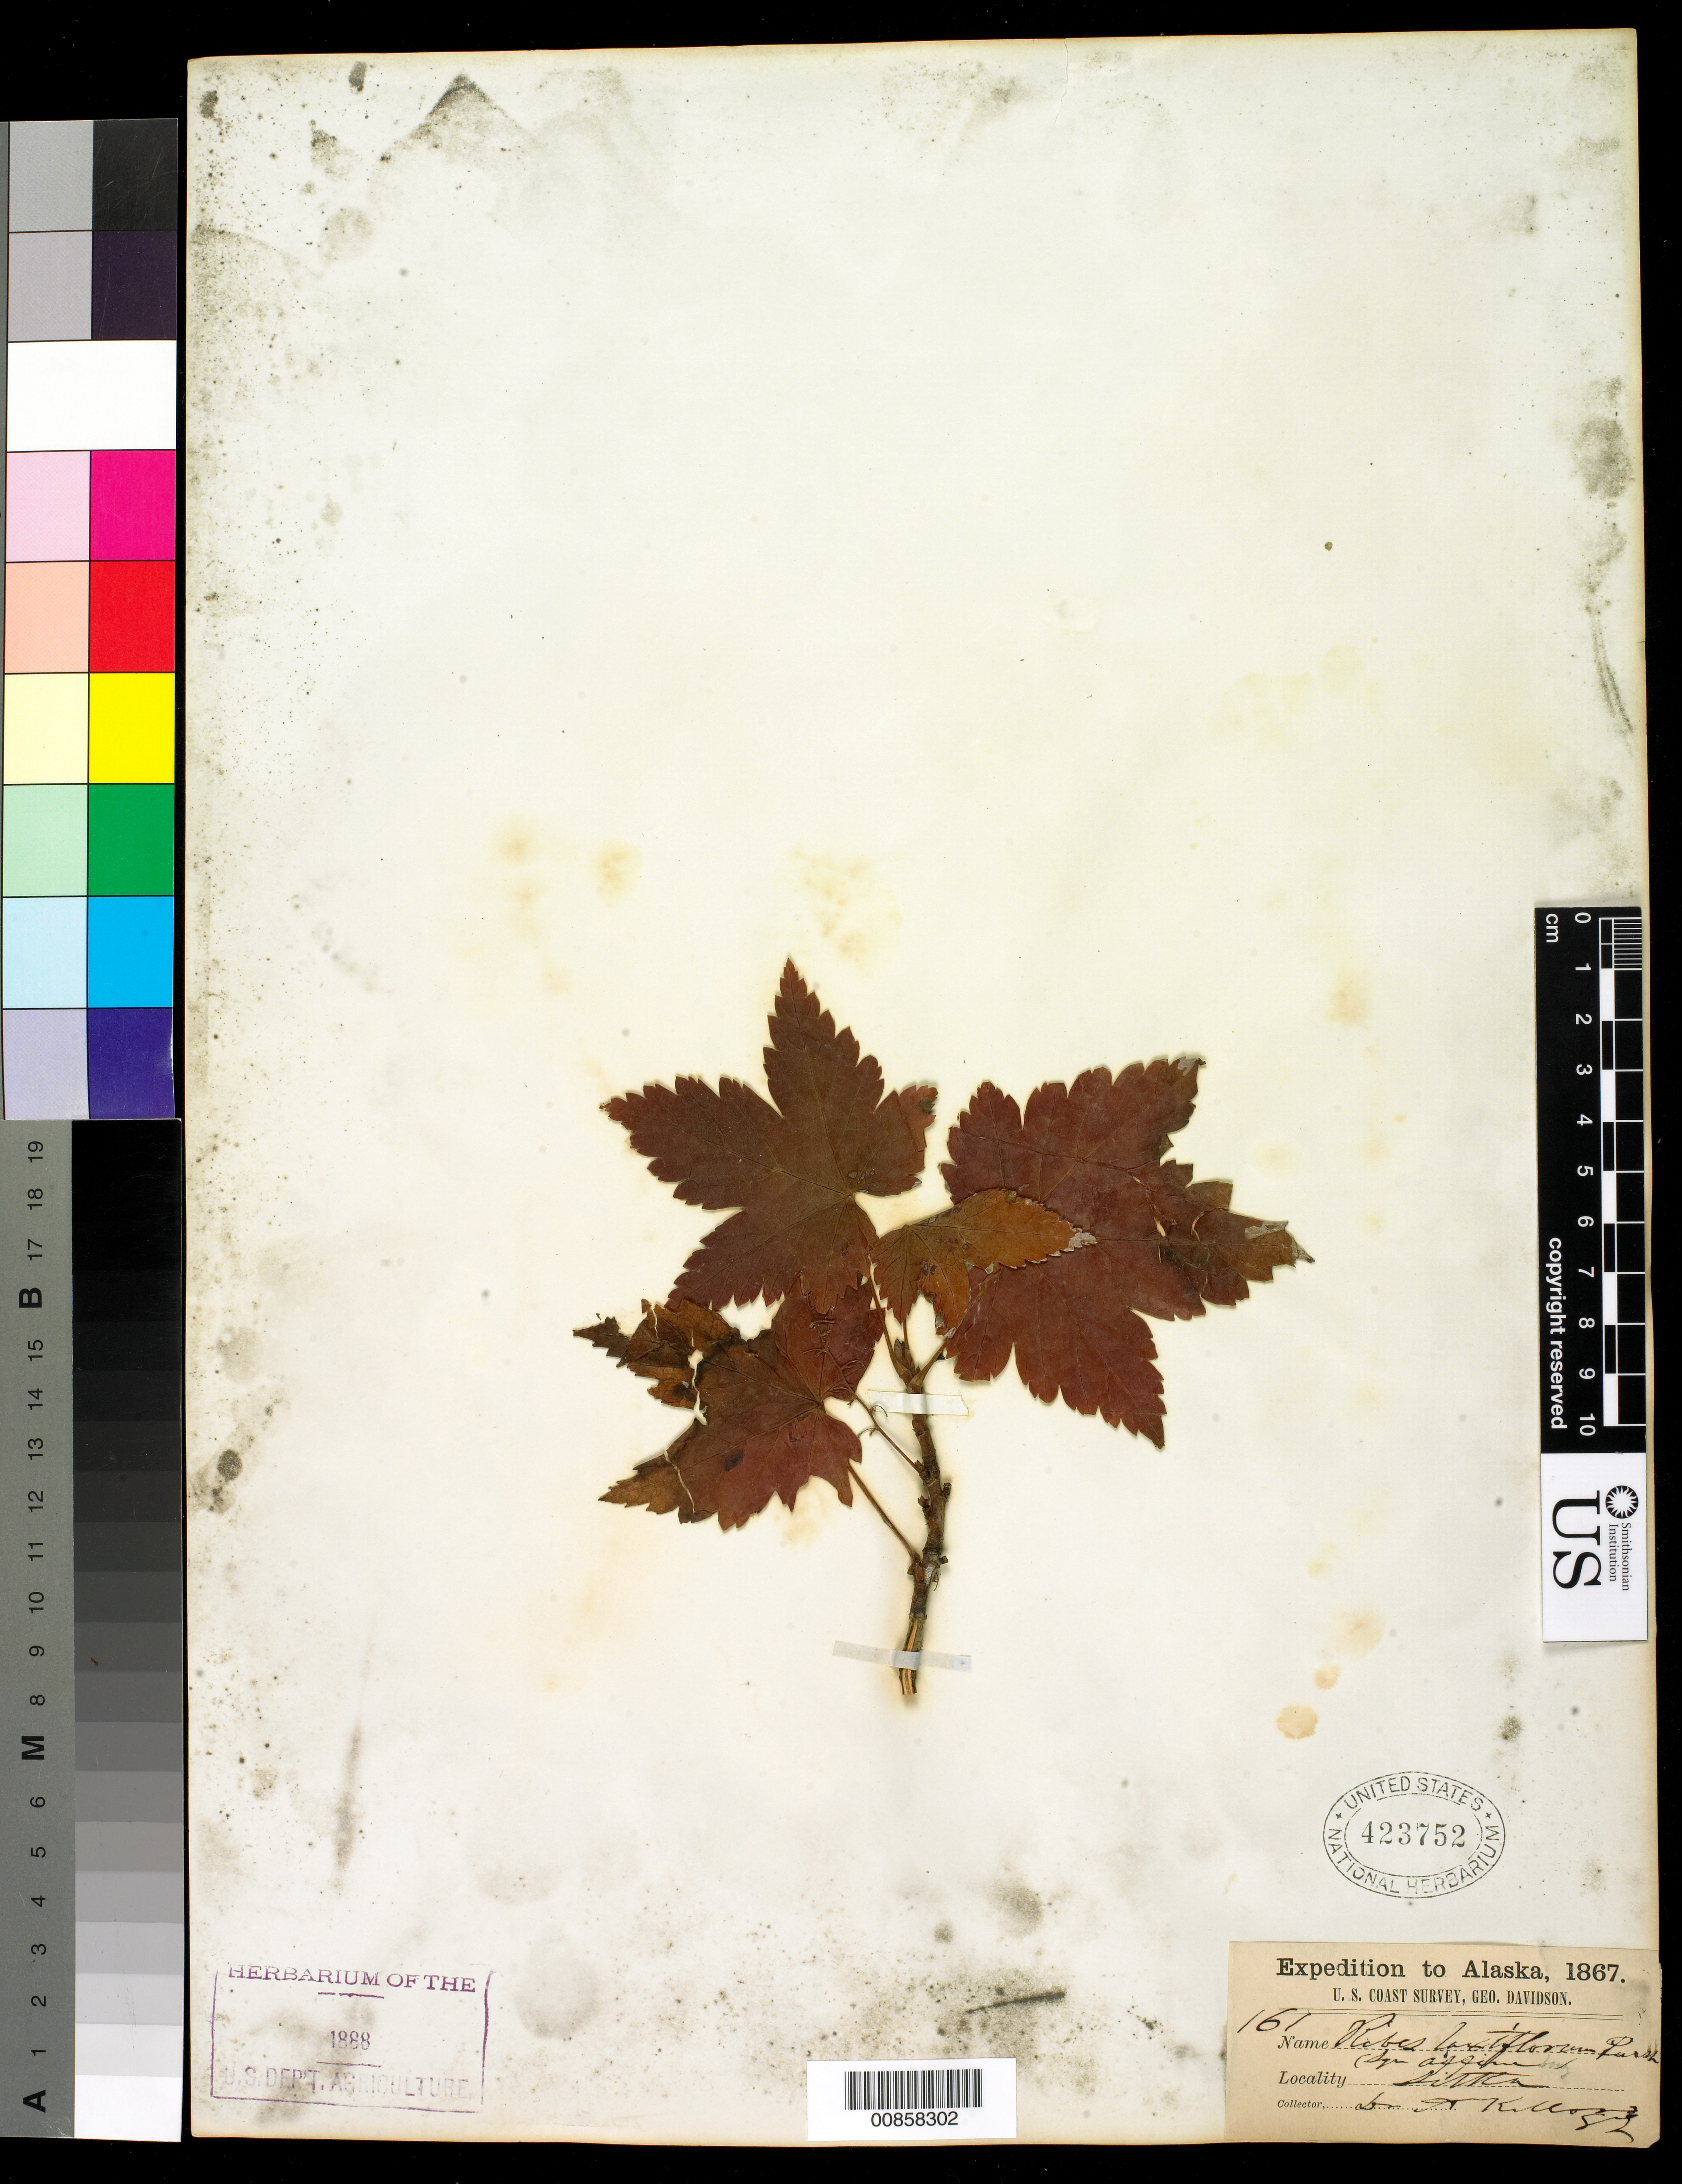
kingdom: Plantae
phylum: Tracheophyta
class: Magnoliopsida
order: Saxifragales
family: Grossulariaceae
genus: Ribes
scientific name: Ribes laxiflorum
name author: Pursh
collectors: A. Kellog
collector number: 161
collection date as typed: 1867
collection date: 1867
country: United States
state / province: Alaska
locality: Sitka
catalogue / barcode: US 423752